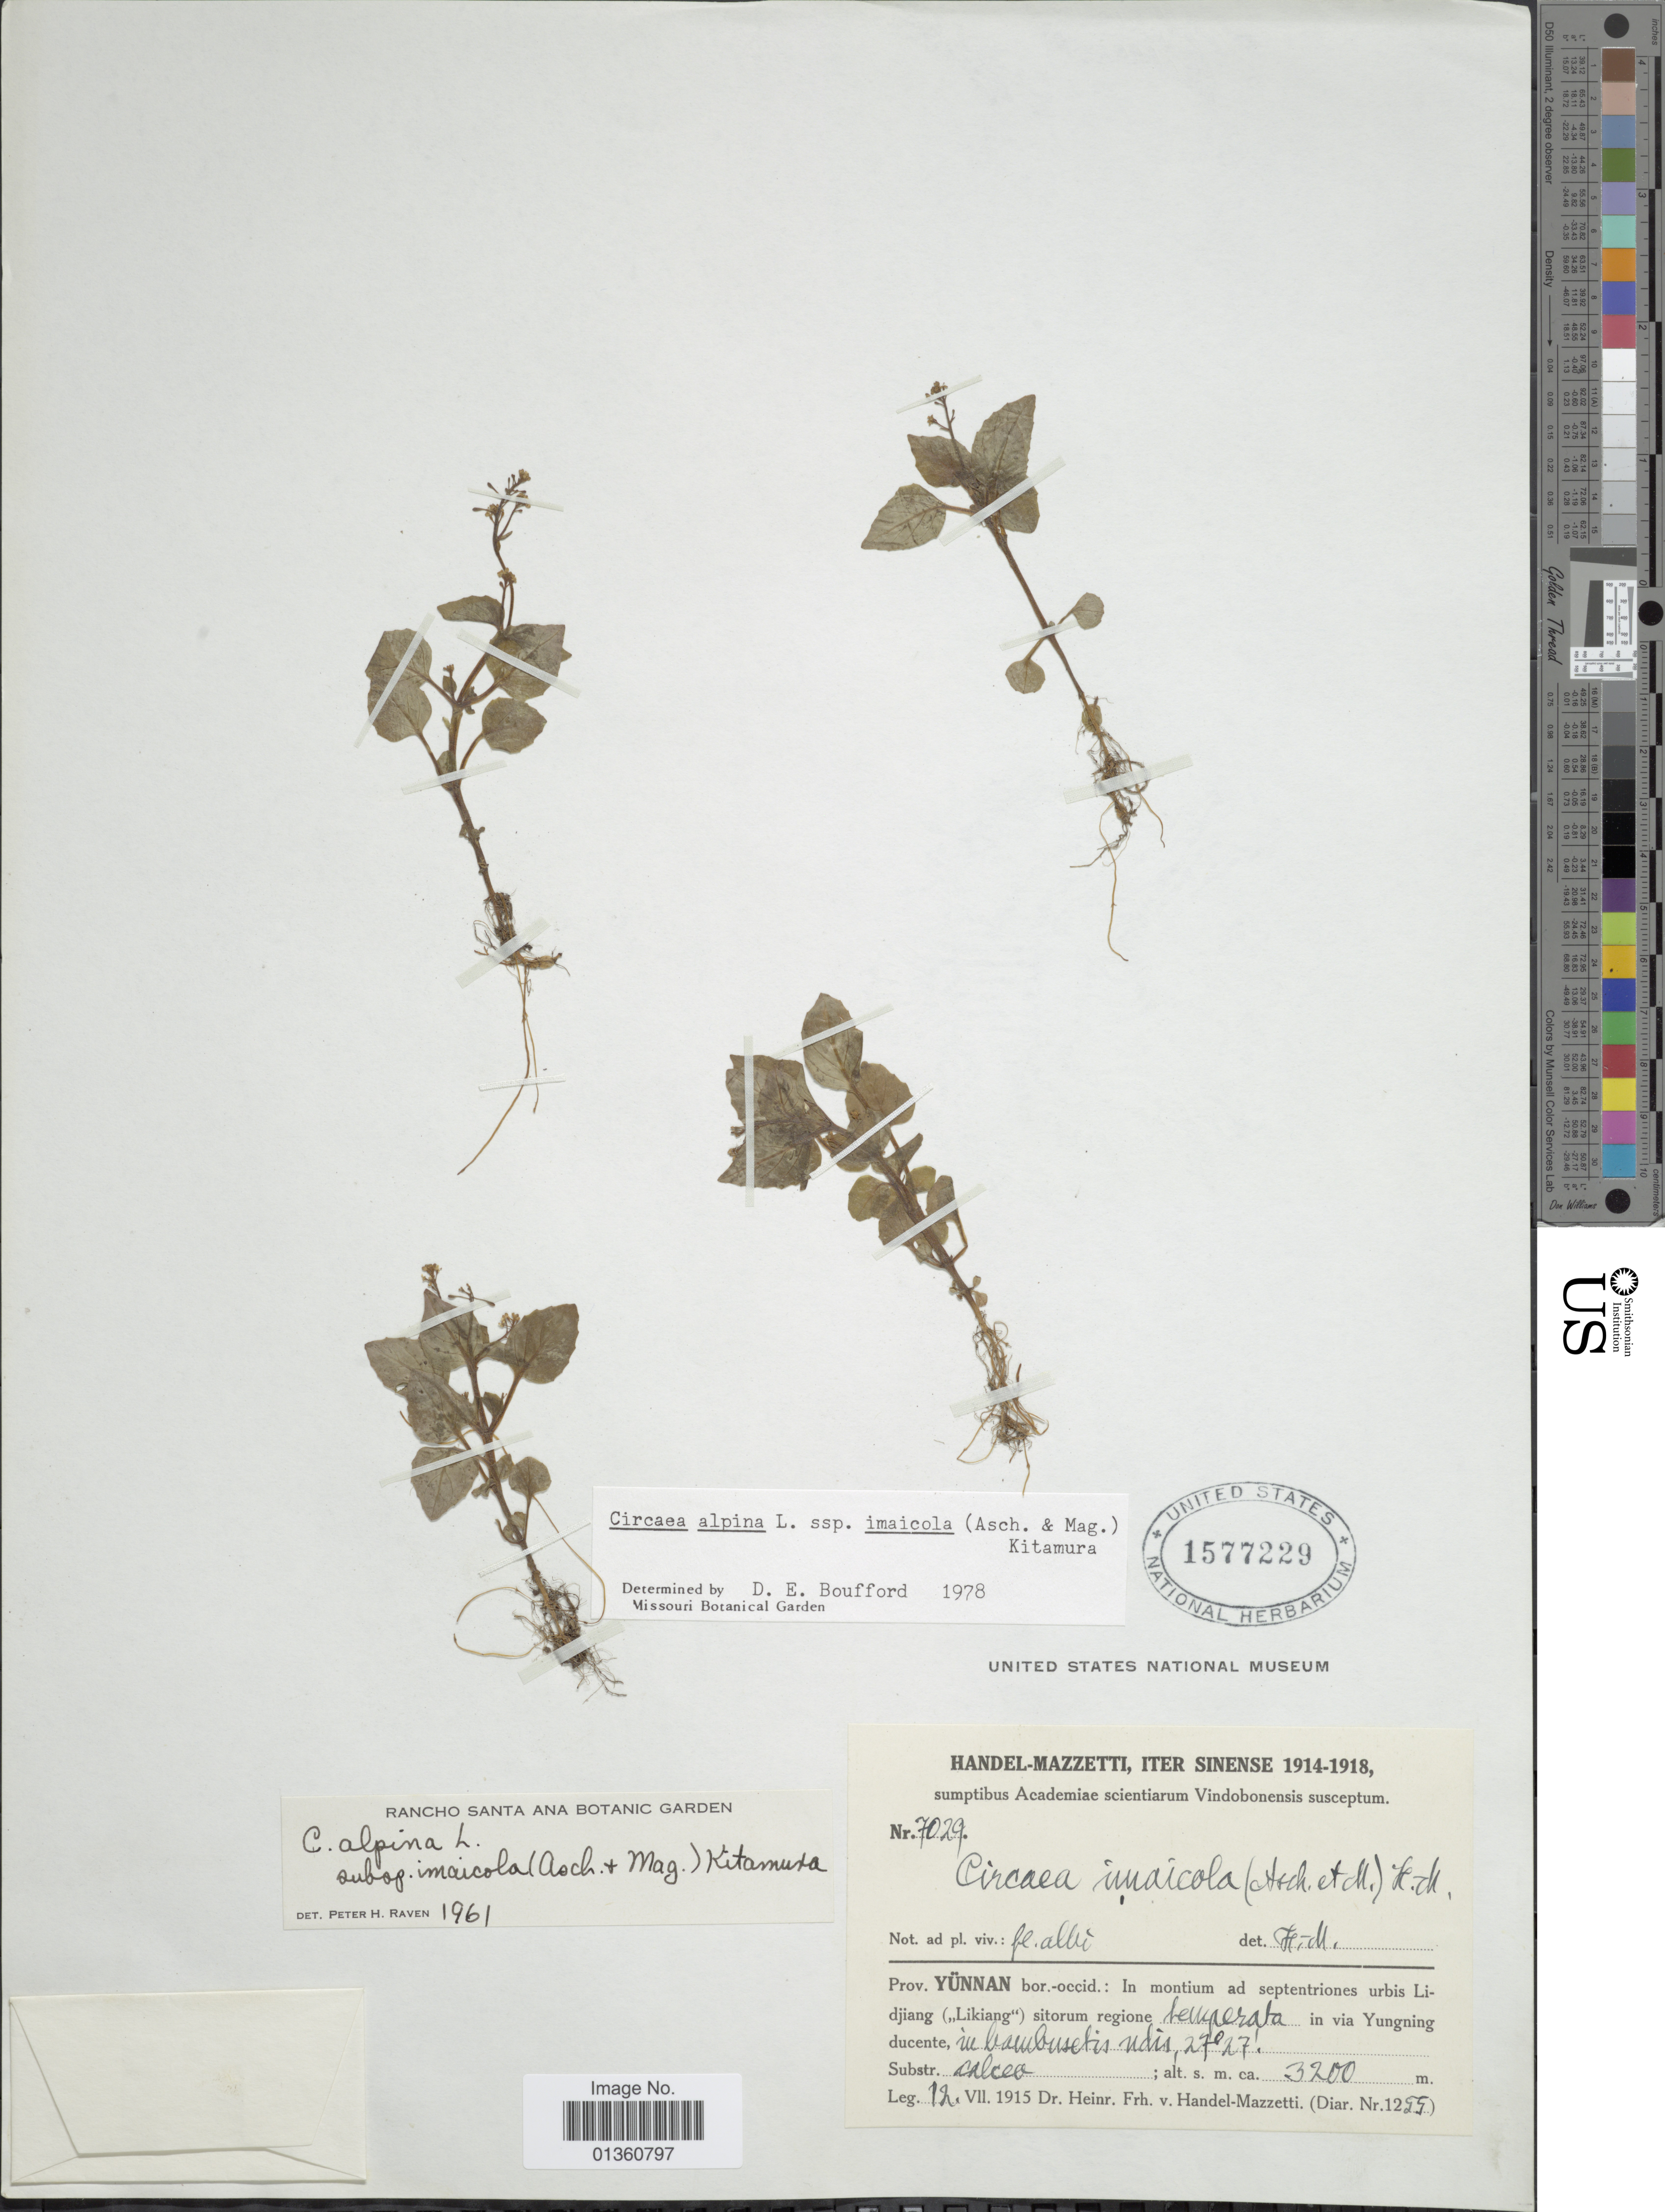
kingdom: Plantae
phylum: Tracheophyta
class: Magnoliopsida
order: Myrtales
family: Onagraceae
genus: Circaea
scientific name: Circaea alpina subsp. imaicola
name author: (Asch. & Magnus) Kitam.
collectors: H. Handel-Mazzetti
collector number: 7029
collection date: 1915-07-12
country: China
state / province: Yunnan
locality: In montium ad septentriones urbis Lidjiang ("Likiang") sitorum regione temperata in via Yungning ducente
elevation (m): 3200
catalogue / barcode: US 1577229